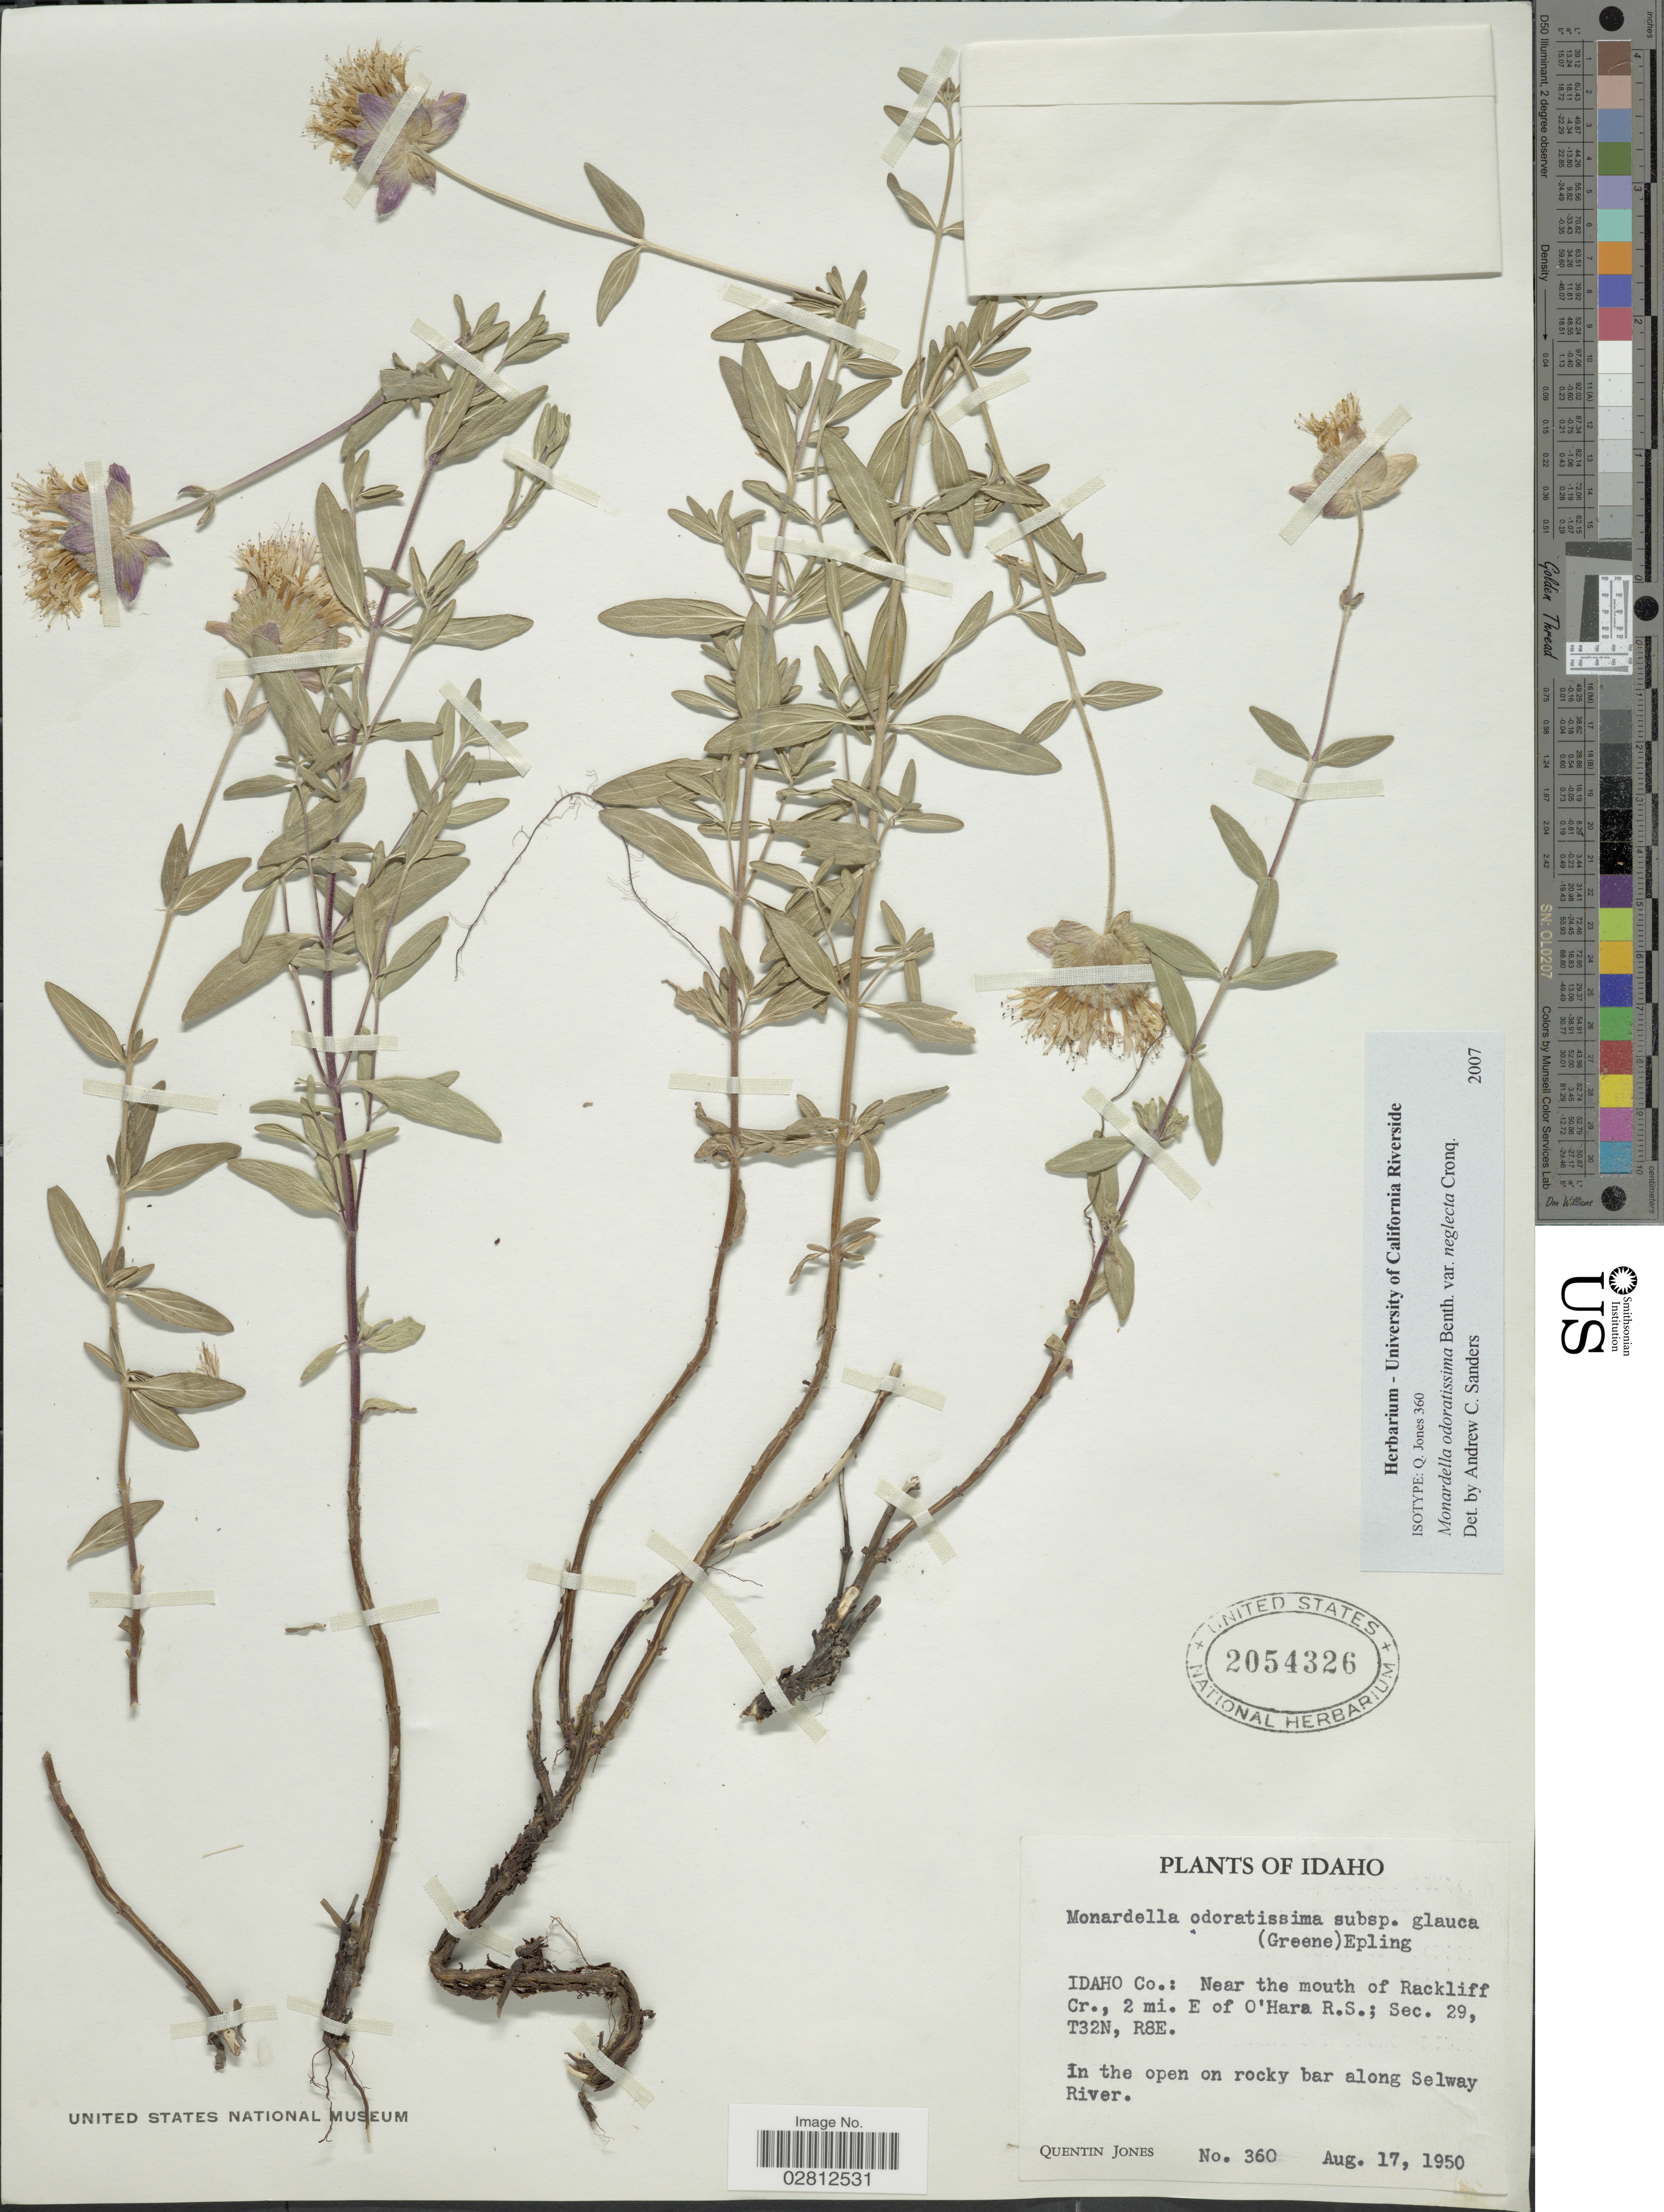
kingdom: Plantae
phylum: Tracheophyta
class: Magnoliopsida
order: Lamiales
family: Lamiaceae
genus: Monardella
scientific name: Monardella odoratissima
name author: Benth.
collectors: Q. Jones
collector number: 360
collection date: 1950-08-17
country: United States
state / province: Idaho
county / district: Idaho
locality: near the mouth of Rackliff Cr., 2 mi. E of O'Hara R.S.; Sec. 29, T32N, R8E.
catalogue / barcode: US 2054326